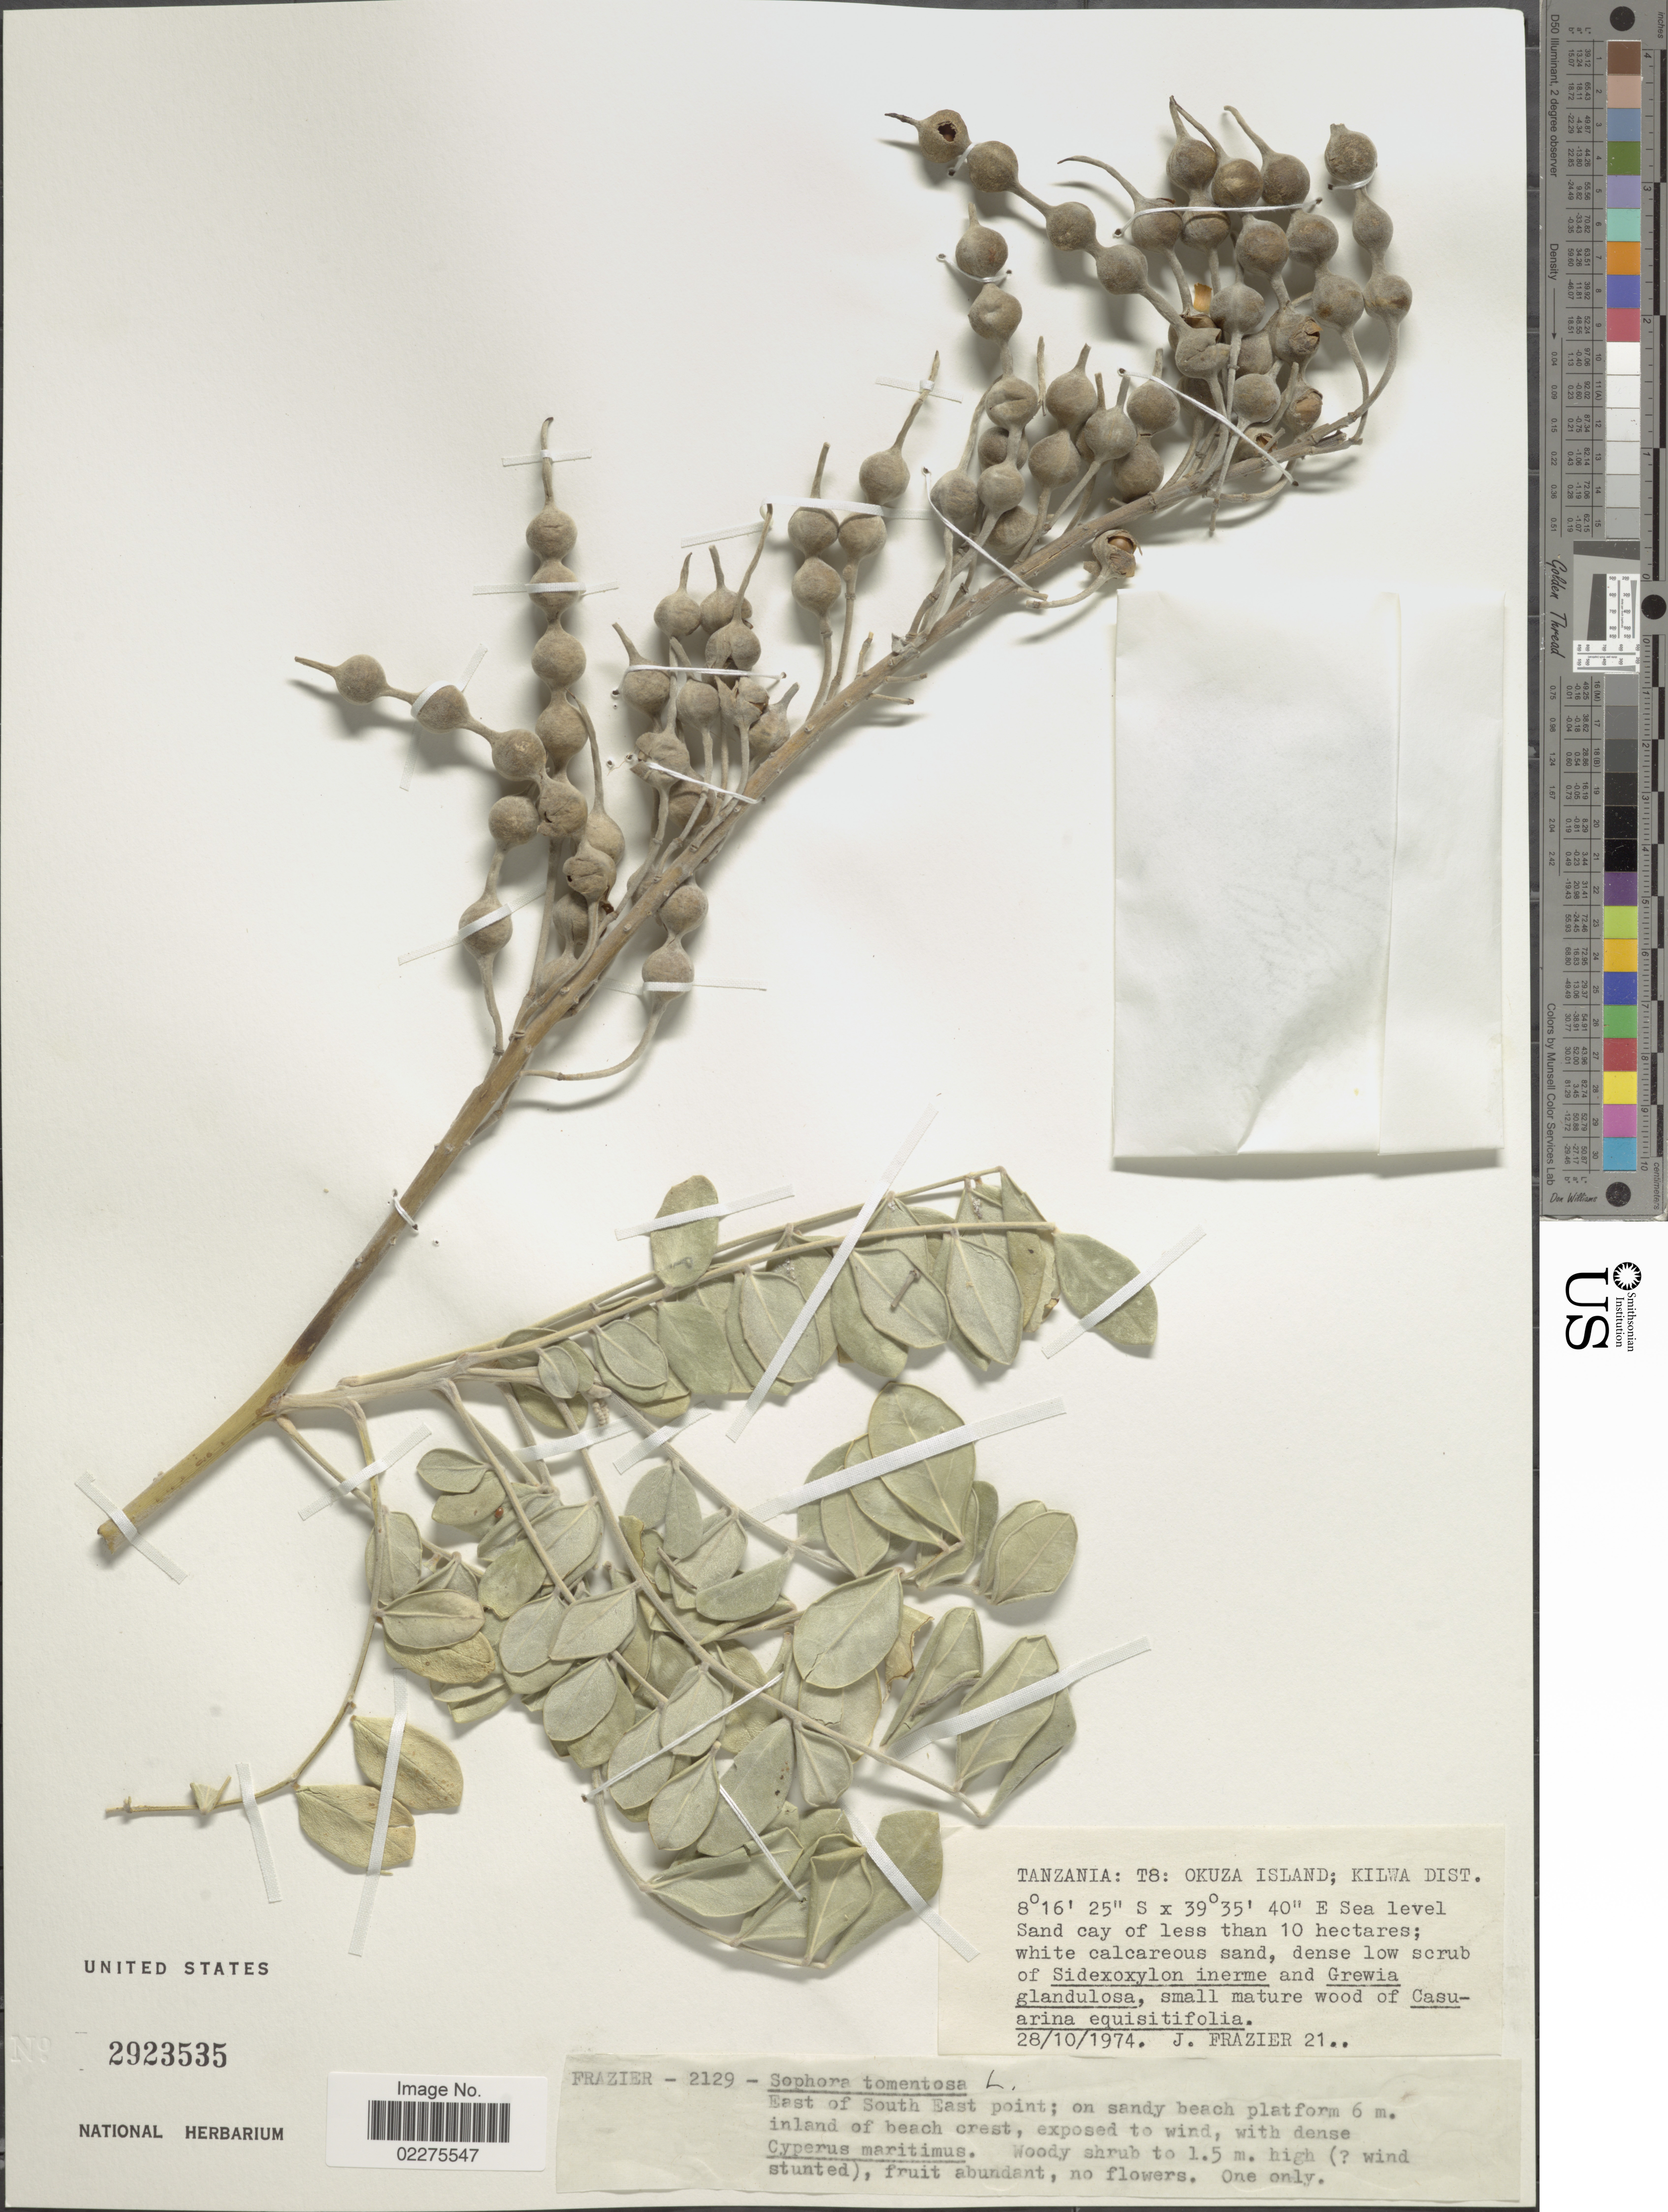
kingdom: Plantae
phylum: Tracheophyta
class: Magnoliopsida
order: Fabales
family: Fabaceae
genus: Sophora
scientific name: Sophora tomentosa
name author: L.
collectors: J. Frazier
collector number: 2129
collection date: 1974-10-28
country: Tanzania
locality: T8: Okuza Island; Kilwa Dist. East of South East point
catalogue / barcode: US 2923535